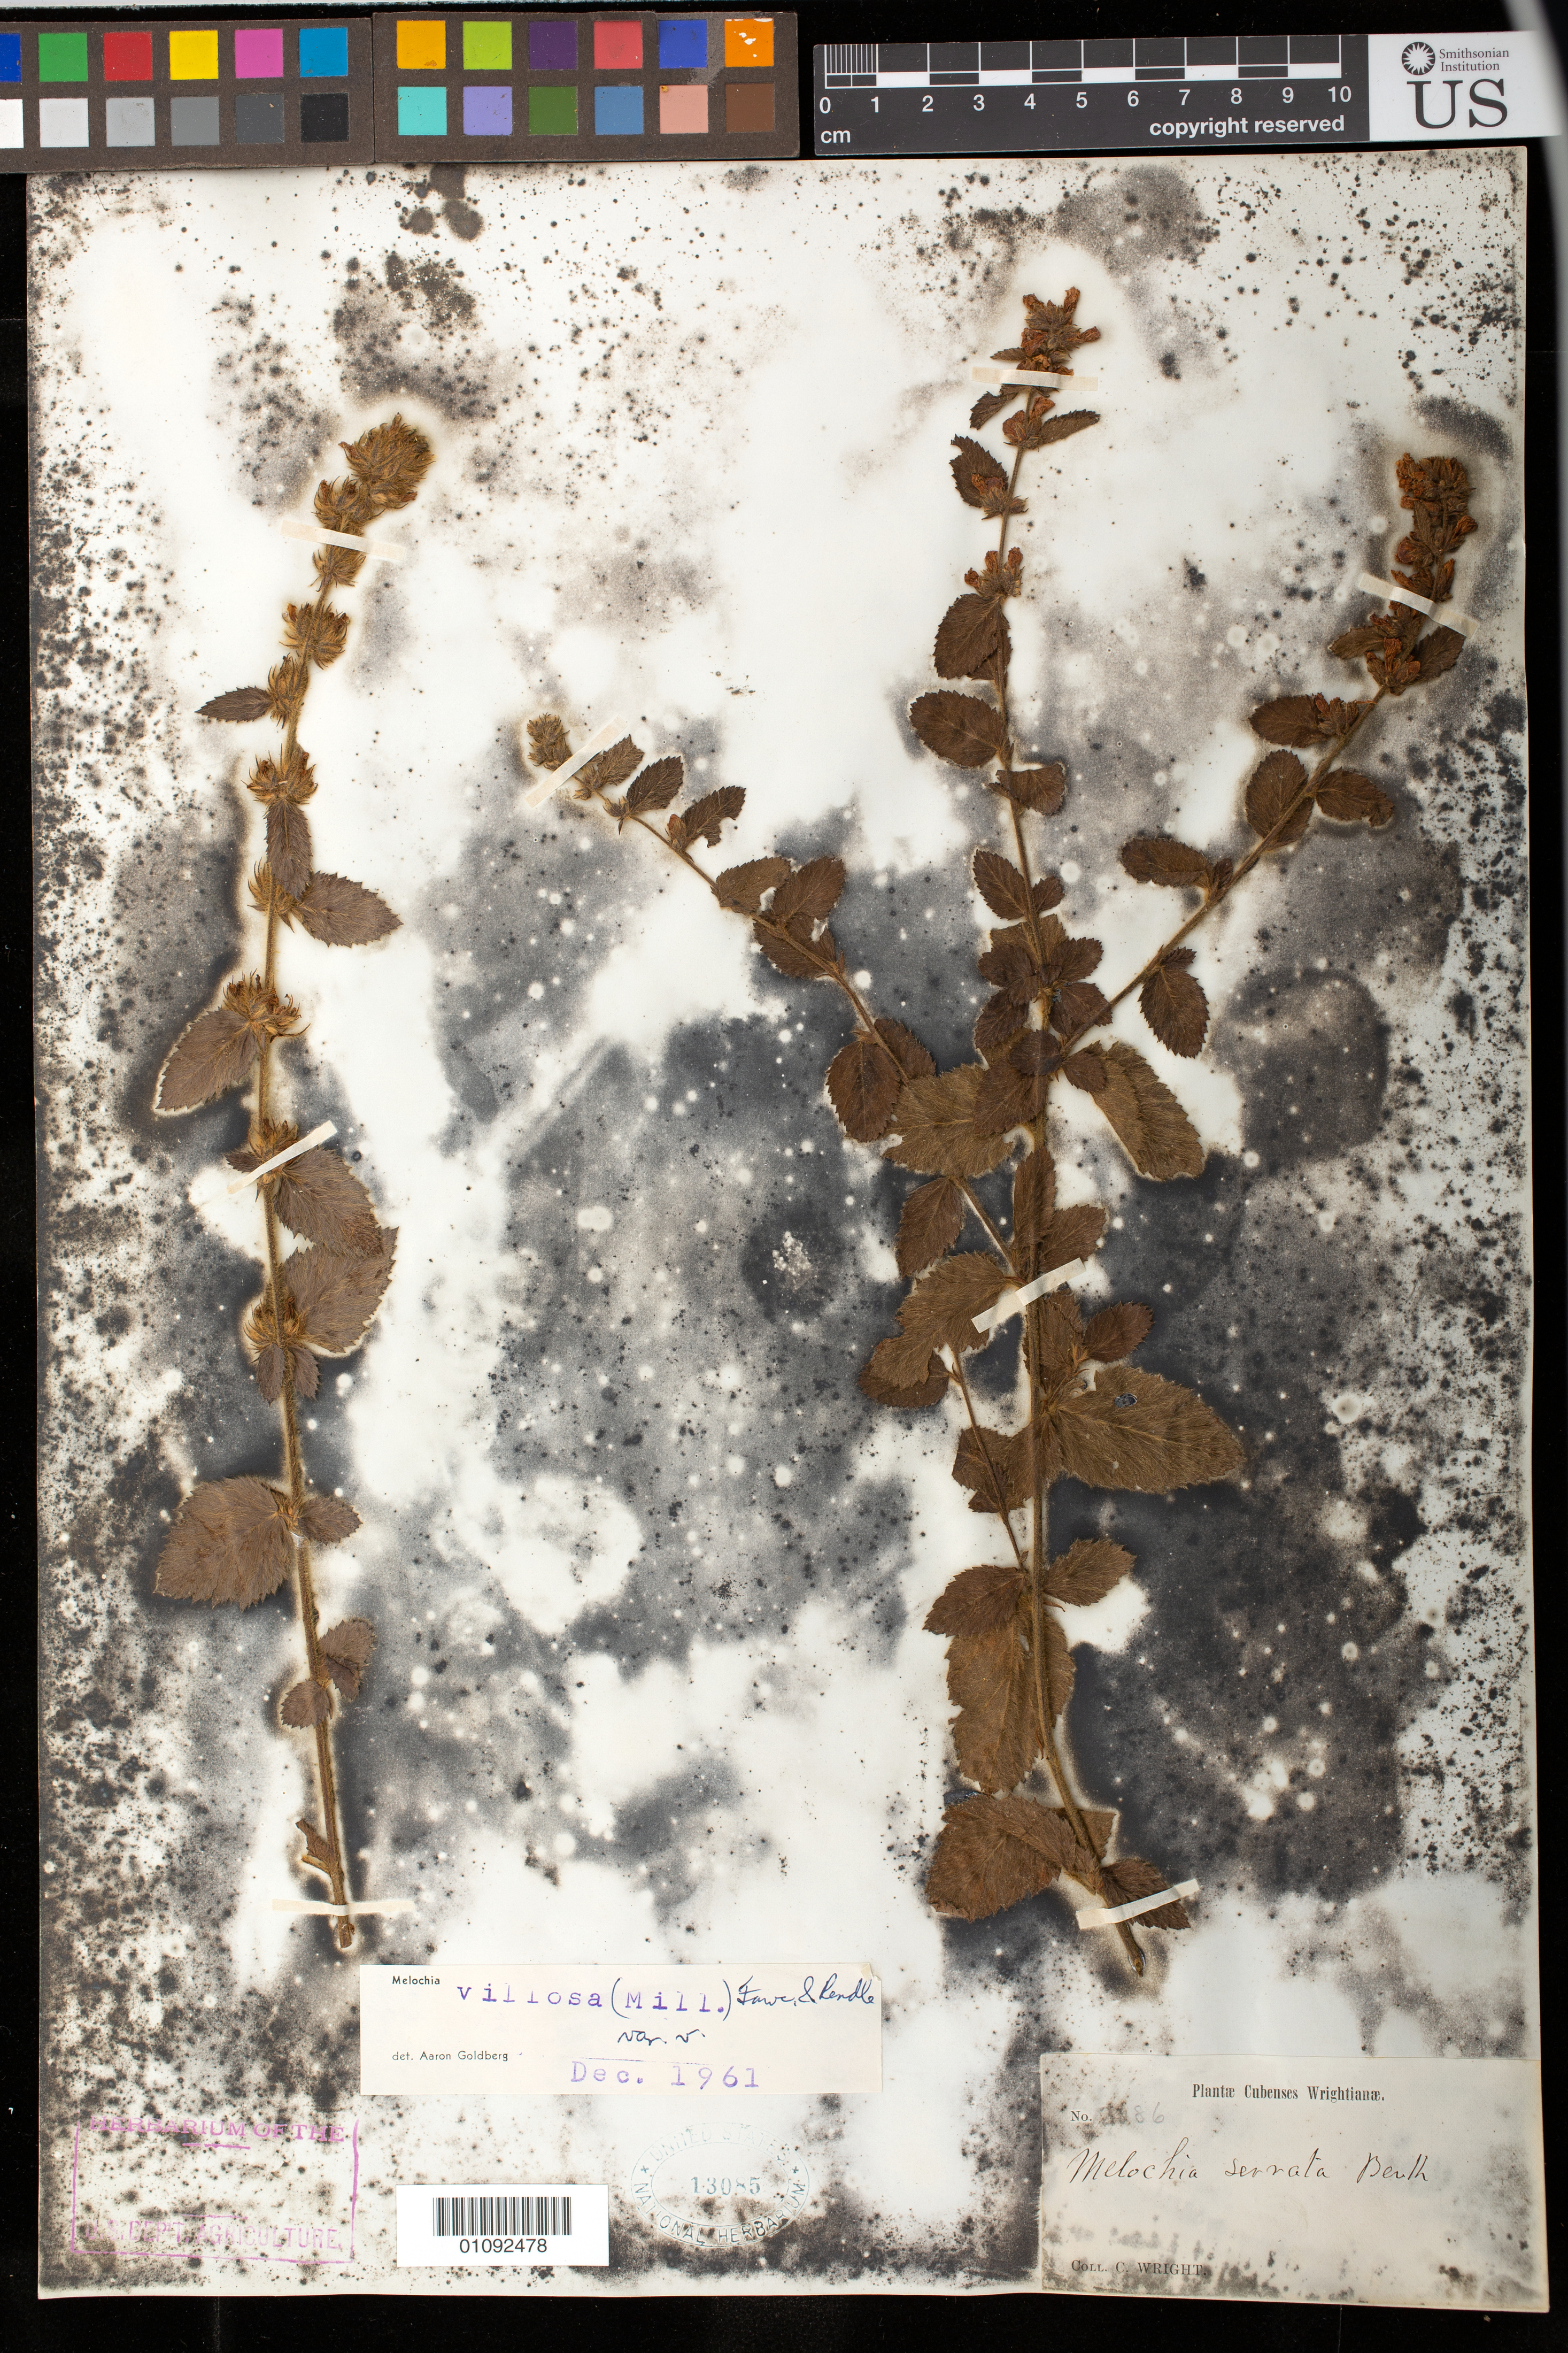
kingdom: Plantae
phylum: Tracheophyta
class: Magnoliopsida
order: Malvales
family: Malvaceae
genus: Melochia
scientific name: Melochia spicata var. spicata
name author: (L.) Fryxell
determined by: Dorr, L. J., (BOT), Smithsonian Institution - National Museum of Natural History (UNITED STATES)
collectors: C. Wright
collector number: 2086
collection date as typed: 1800 to 1899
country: Cuba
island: Cuba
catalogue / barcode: US 13085